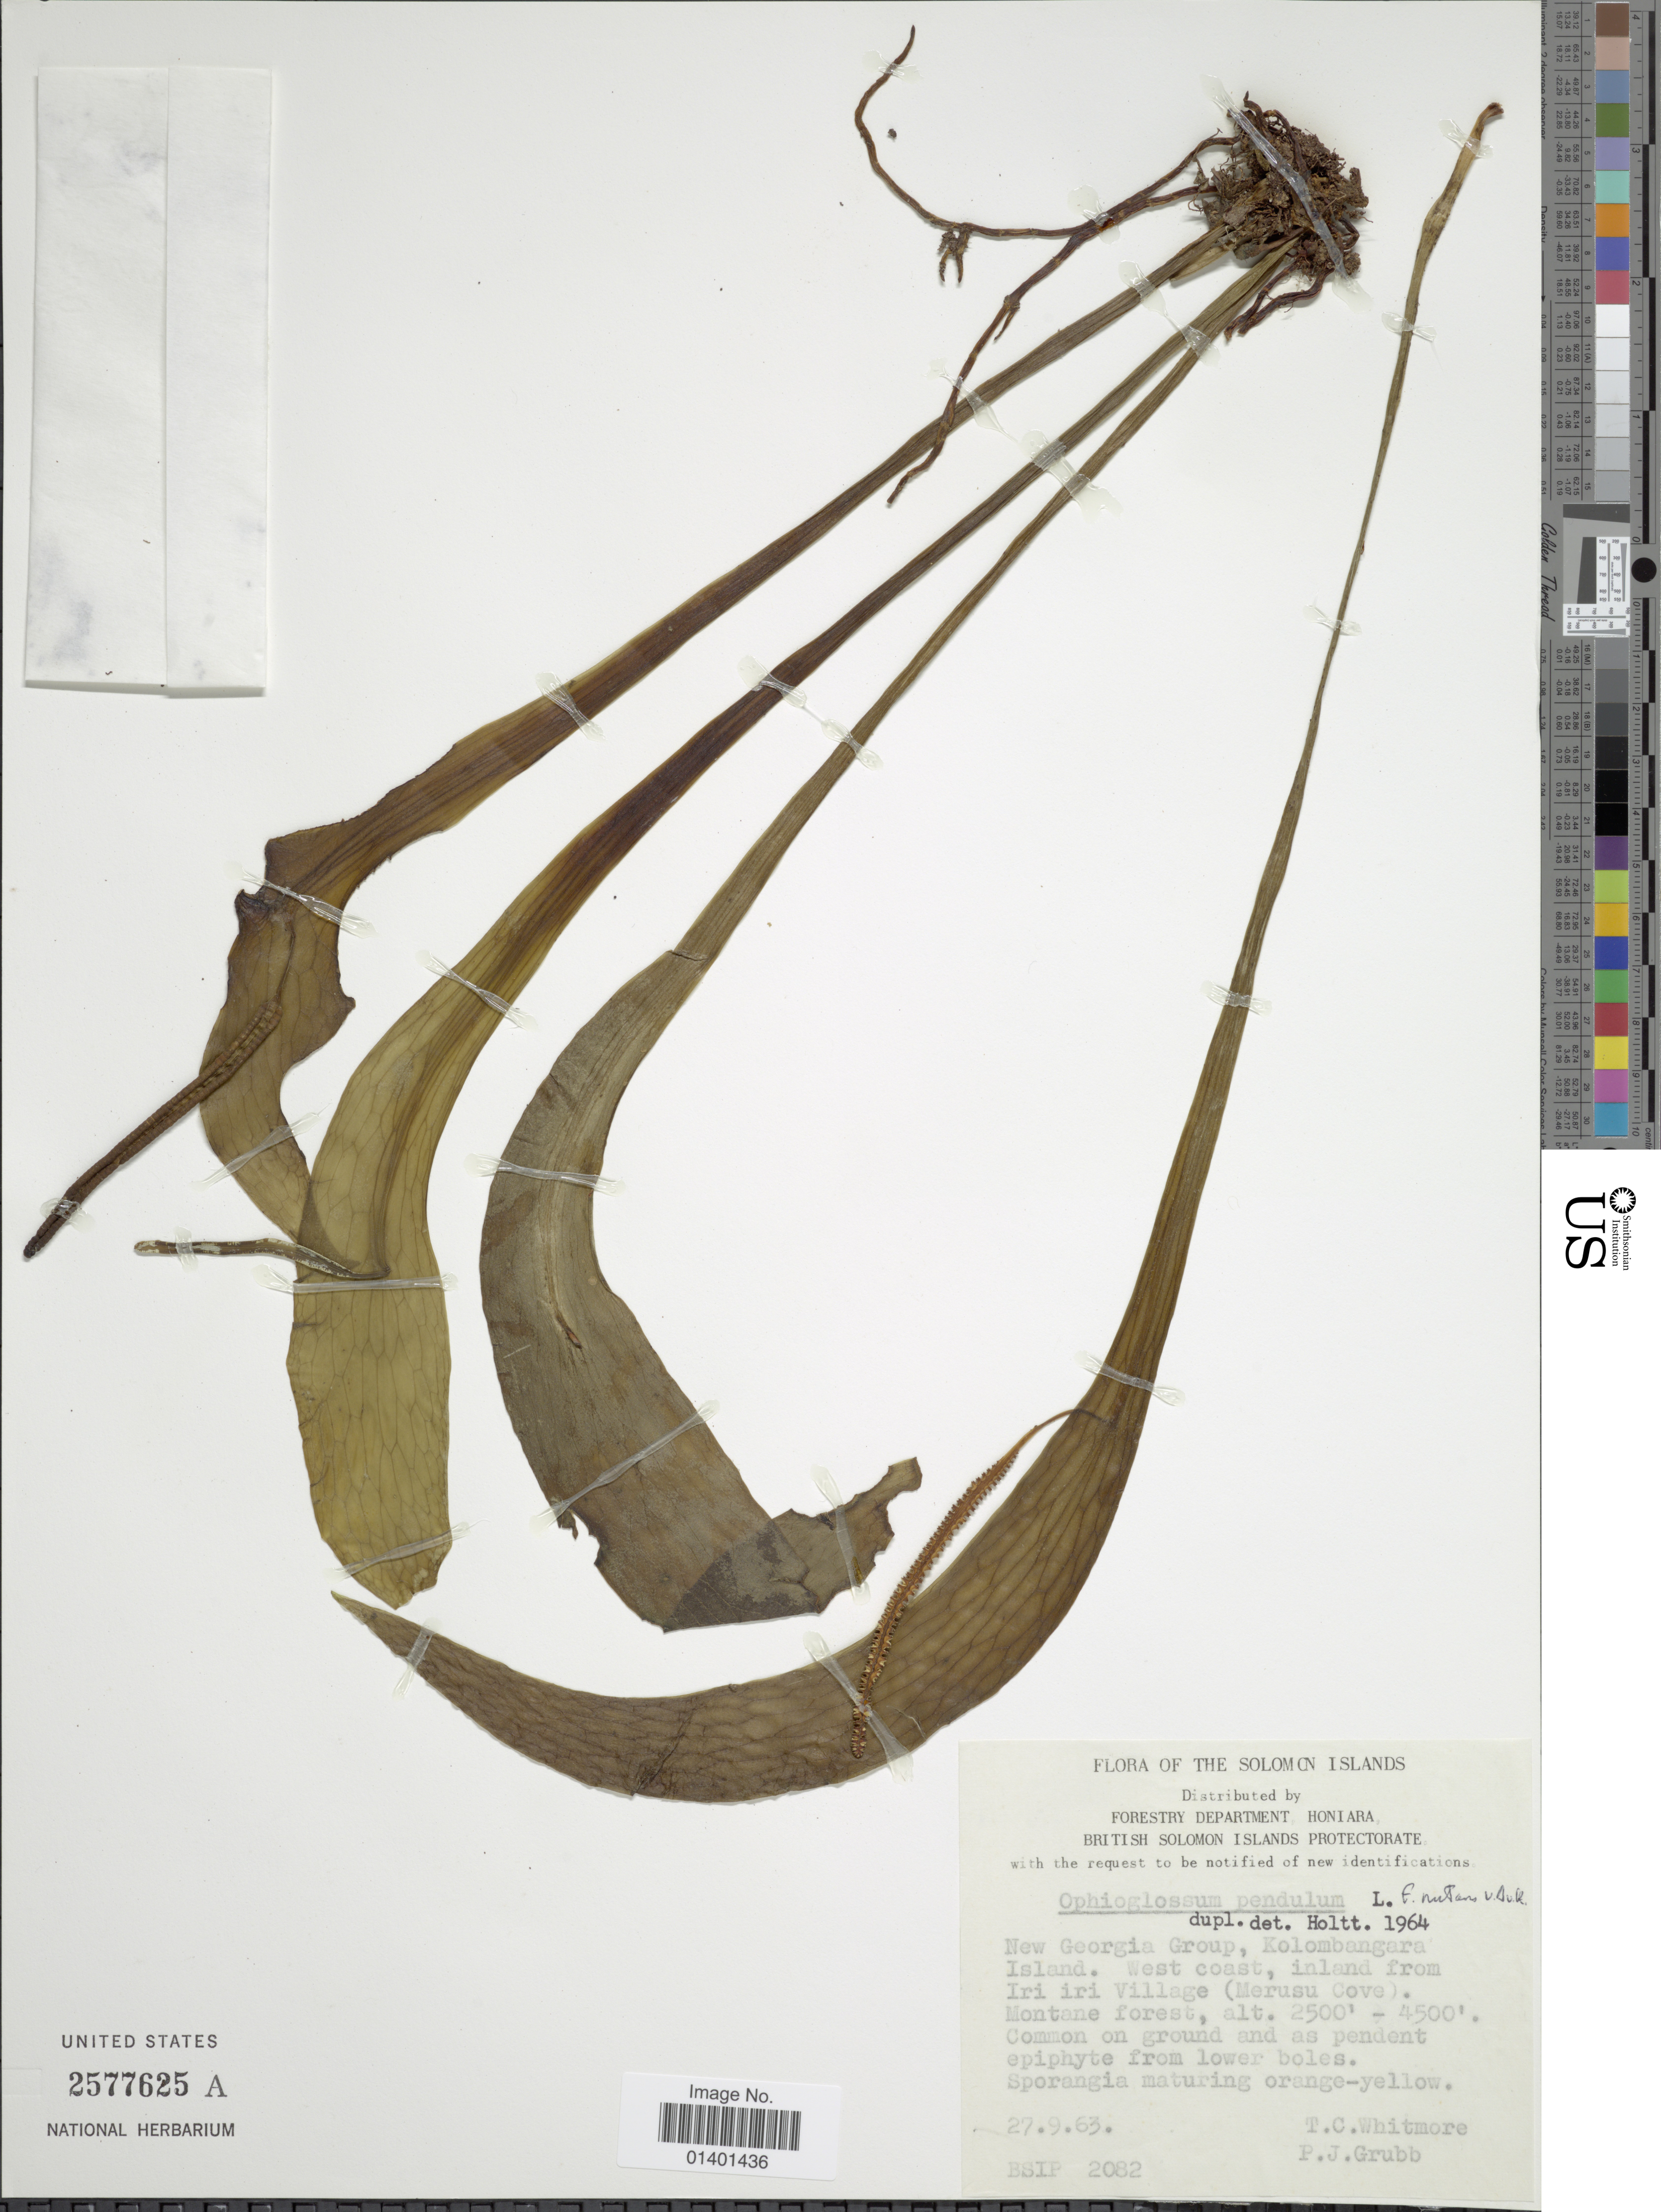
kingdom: Plantae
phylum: Tracheophyta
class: Polypodiopsida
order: Ophioglossales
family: Ophioglossaceae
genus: Ophioderma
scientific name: Ophioderma pendulum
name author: (L.) C. Presl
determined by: Wagner, W. L., (BOT), Smithsonian Institution - National Museum of Natural History (UNITED STATES)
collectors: T. C. Whitmore & P. J. Grubb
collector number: BSIP 2082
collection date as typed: Transcribed d/m/y: 27/9/63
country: Solomon Islands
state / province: Solomon Islands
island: Kolombangara [Nduke]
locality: New Georgia Group, Kolombangara island, West coast, inland from Iri Iri village (Merusu cove)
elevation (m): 762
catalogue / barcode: US 2577625A